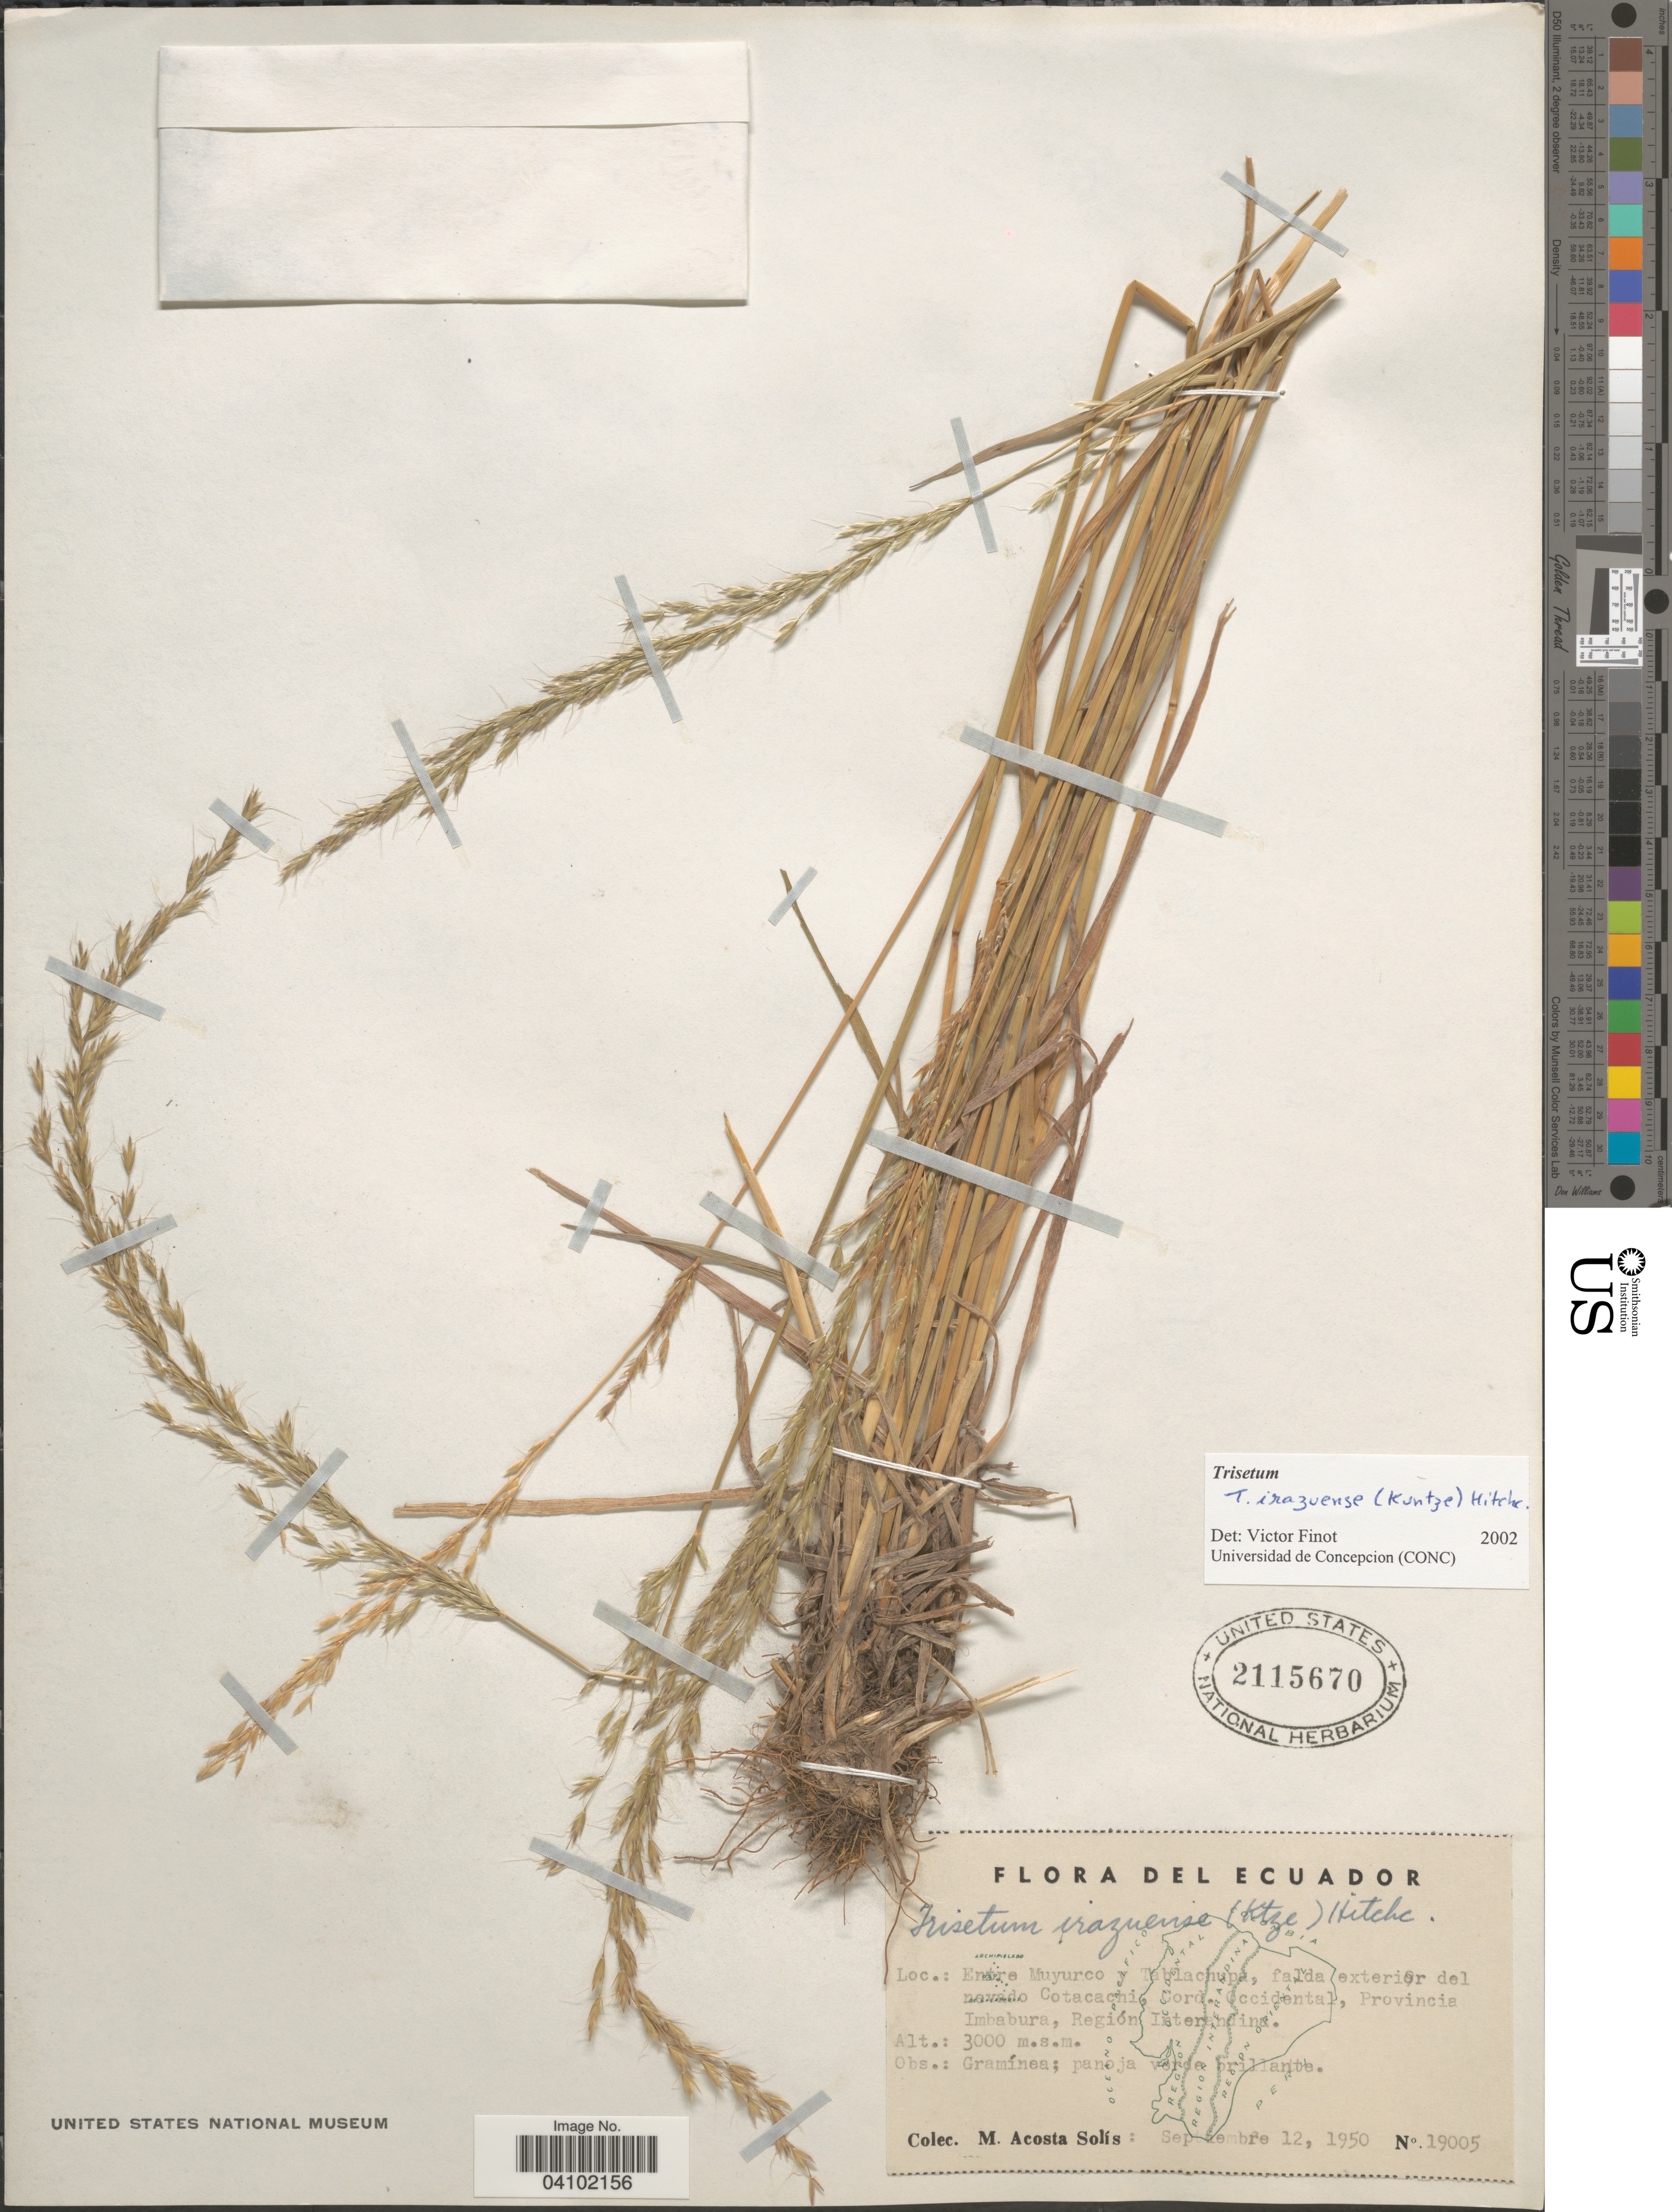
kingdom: Plantae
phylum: Tracheophyta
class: Liliopsida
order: Poales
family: Poaceae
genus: Peyritschia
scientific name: Peyritschia irazuensis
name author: (Kuntze) P.M. Peterson et al.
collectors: M. Acosta Solis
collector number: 19005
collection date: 1950-09-12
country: Ecuador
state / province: Imbabura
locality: Entre Muyurco y Tablachupa, falda exterior del nevado Cotacachi, Cord. Occidental, Región Interandina.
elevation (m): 3000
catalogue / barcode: US 2115670